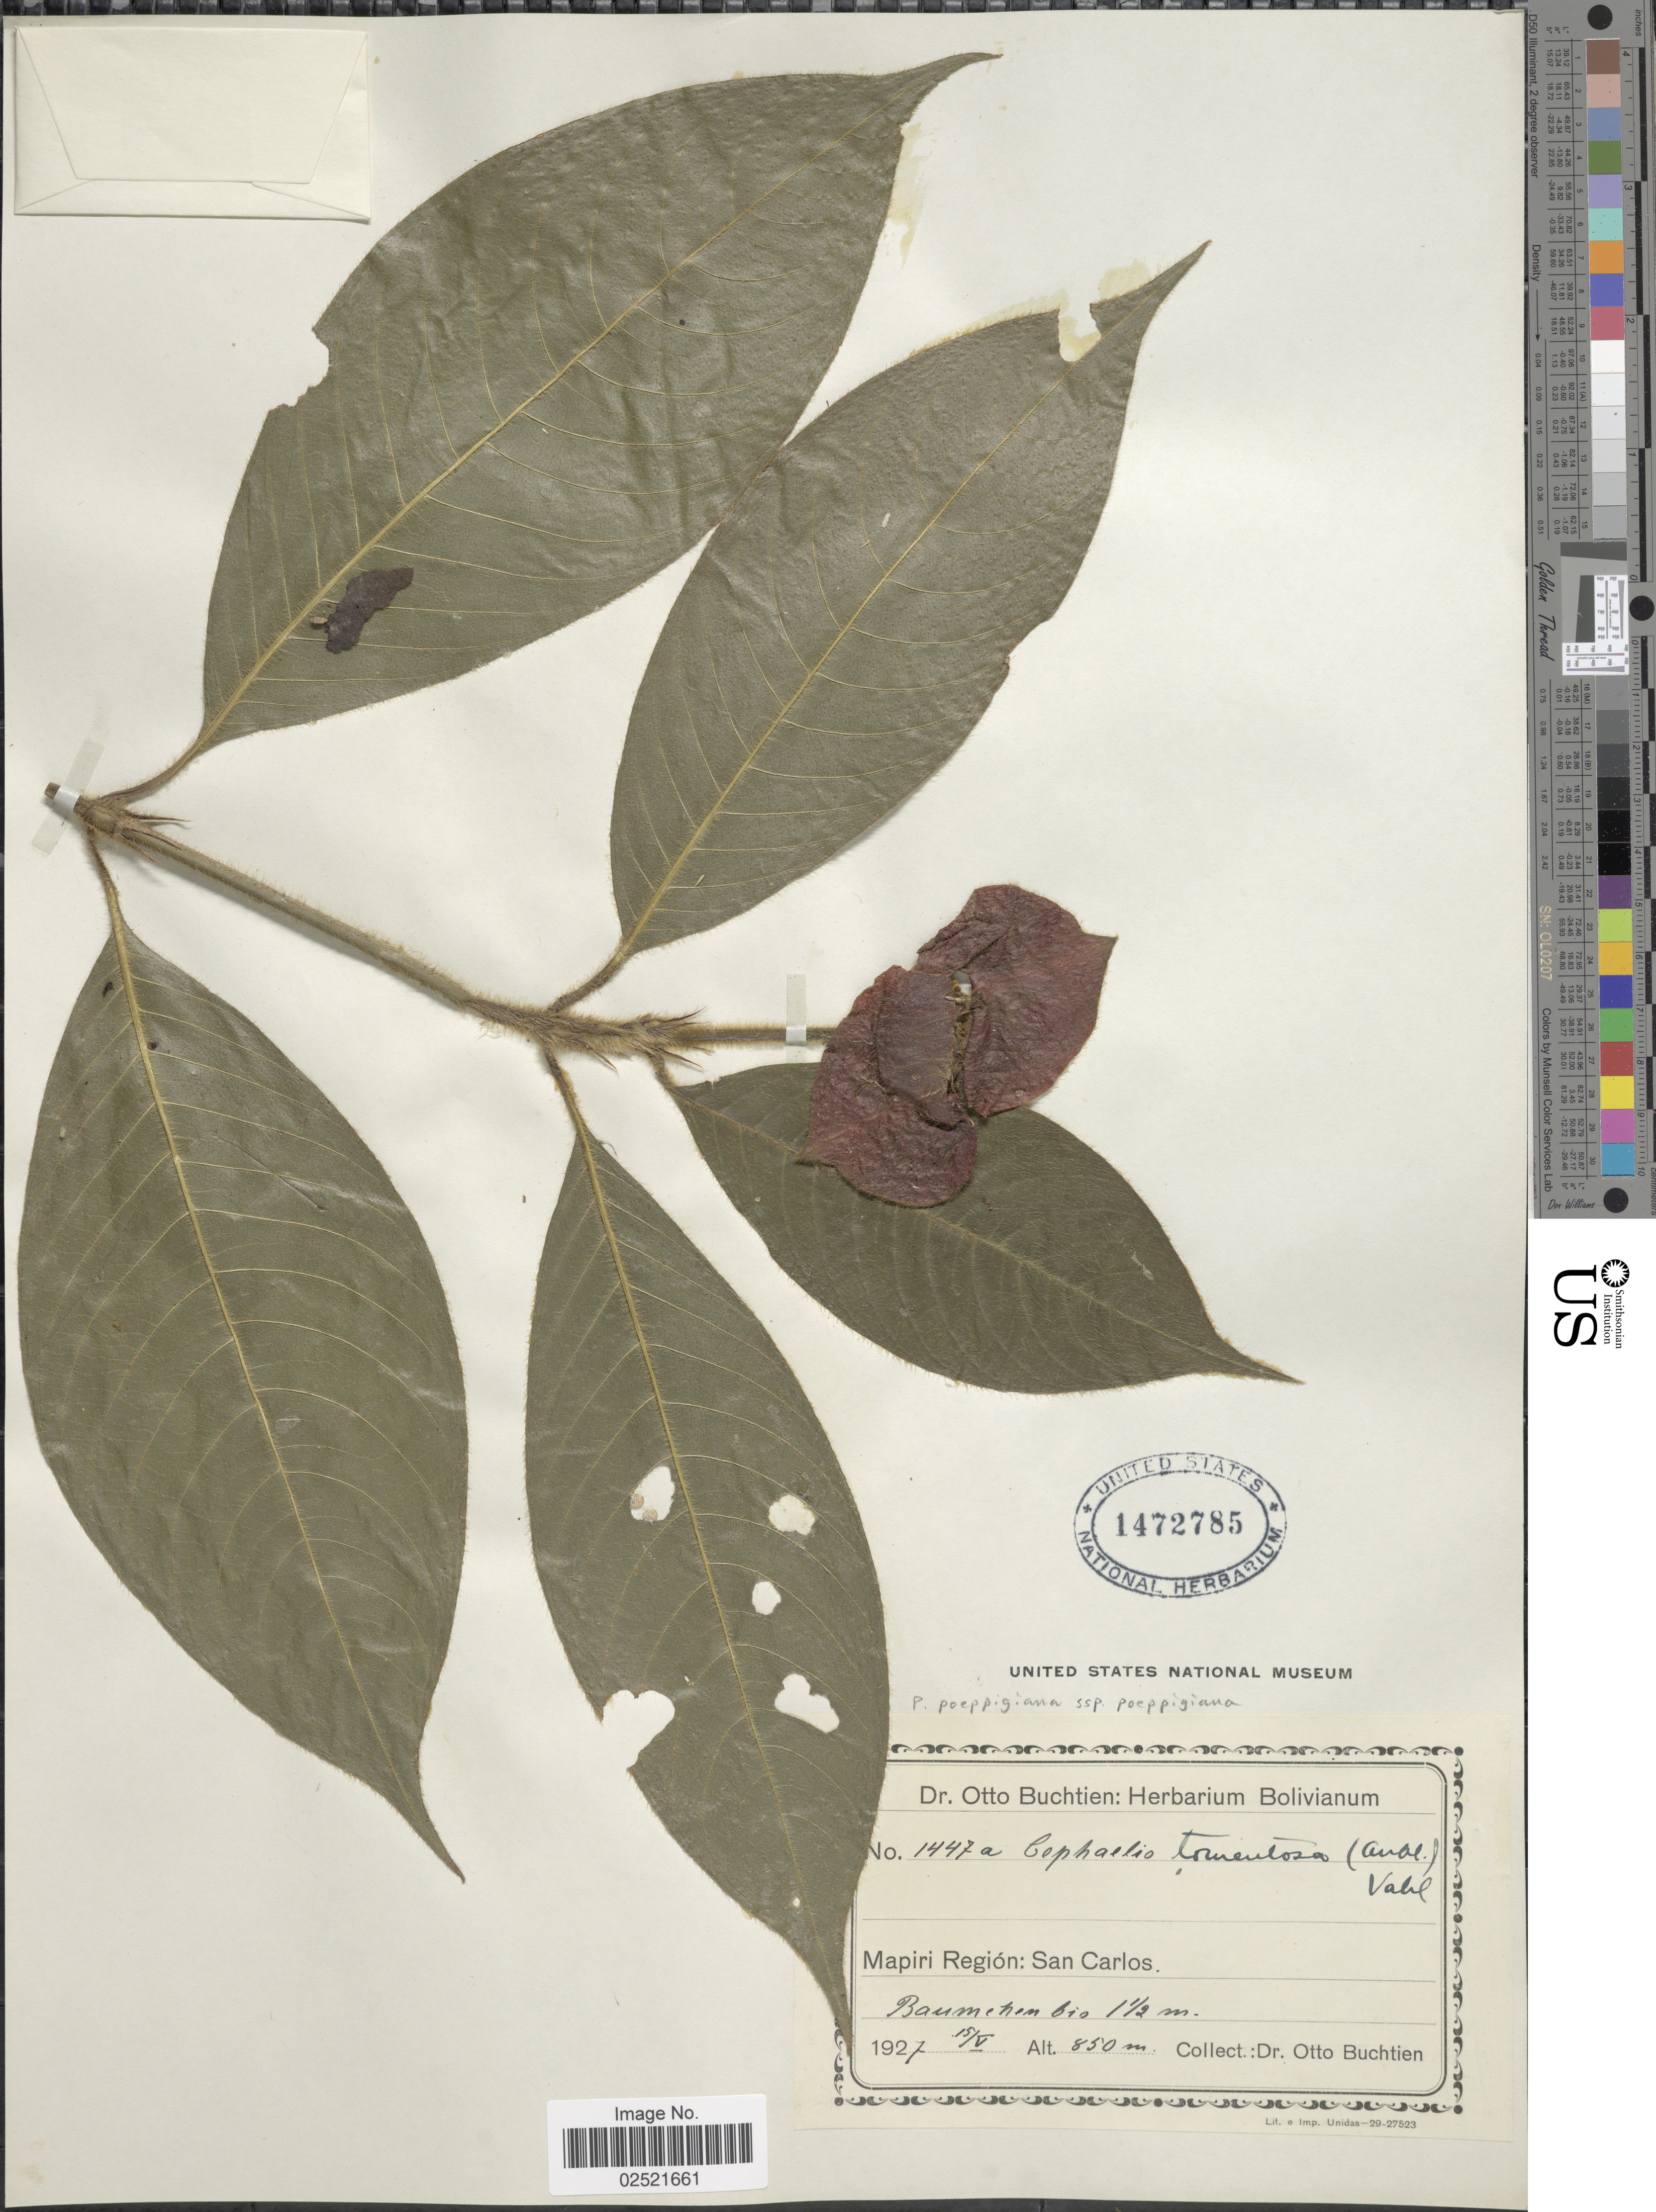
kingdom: Plantae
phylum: Tracheophyta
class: Magnoliopsida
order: Gentianales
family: Rubiaceae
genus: Psychotria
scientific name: Psychotria poeppigiana subsp. poeppigiana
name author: Müll. Arg.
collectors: O. Buchtien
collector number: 1447a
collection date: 1927-05-15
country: Bolivia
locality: Mapiri Region, San Carlos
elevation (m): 850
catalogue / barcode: US 1472785